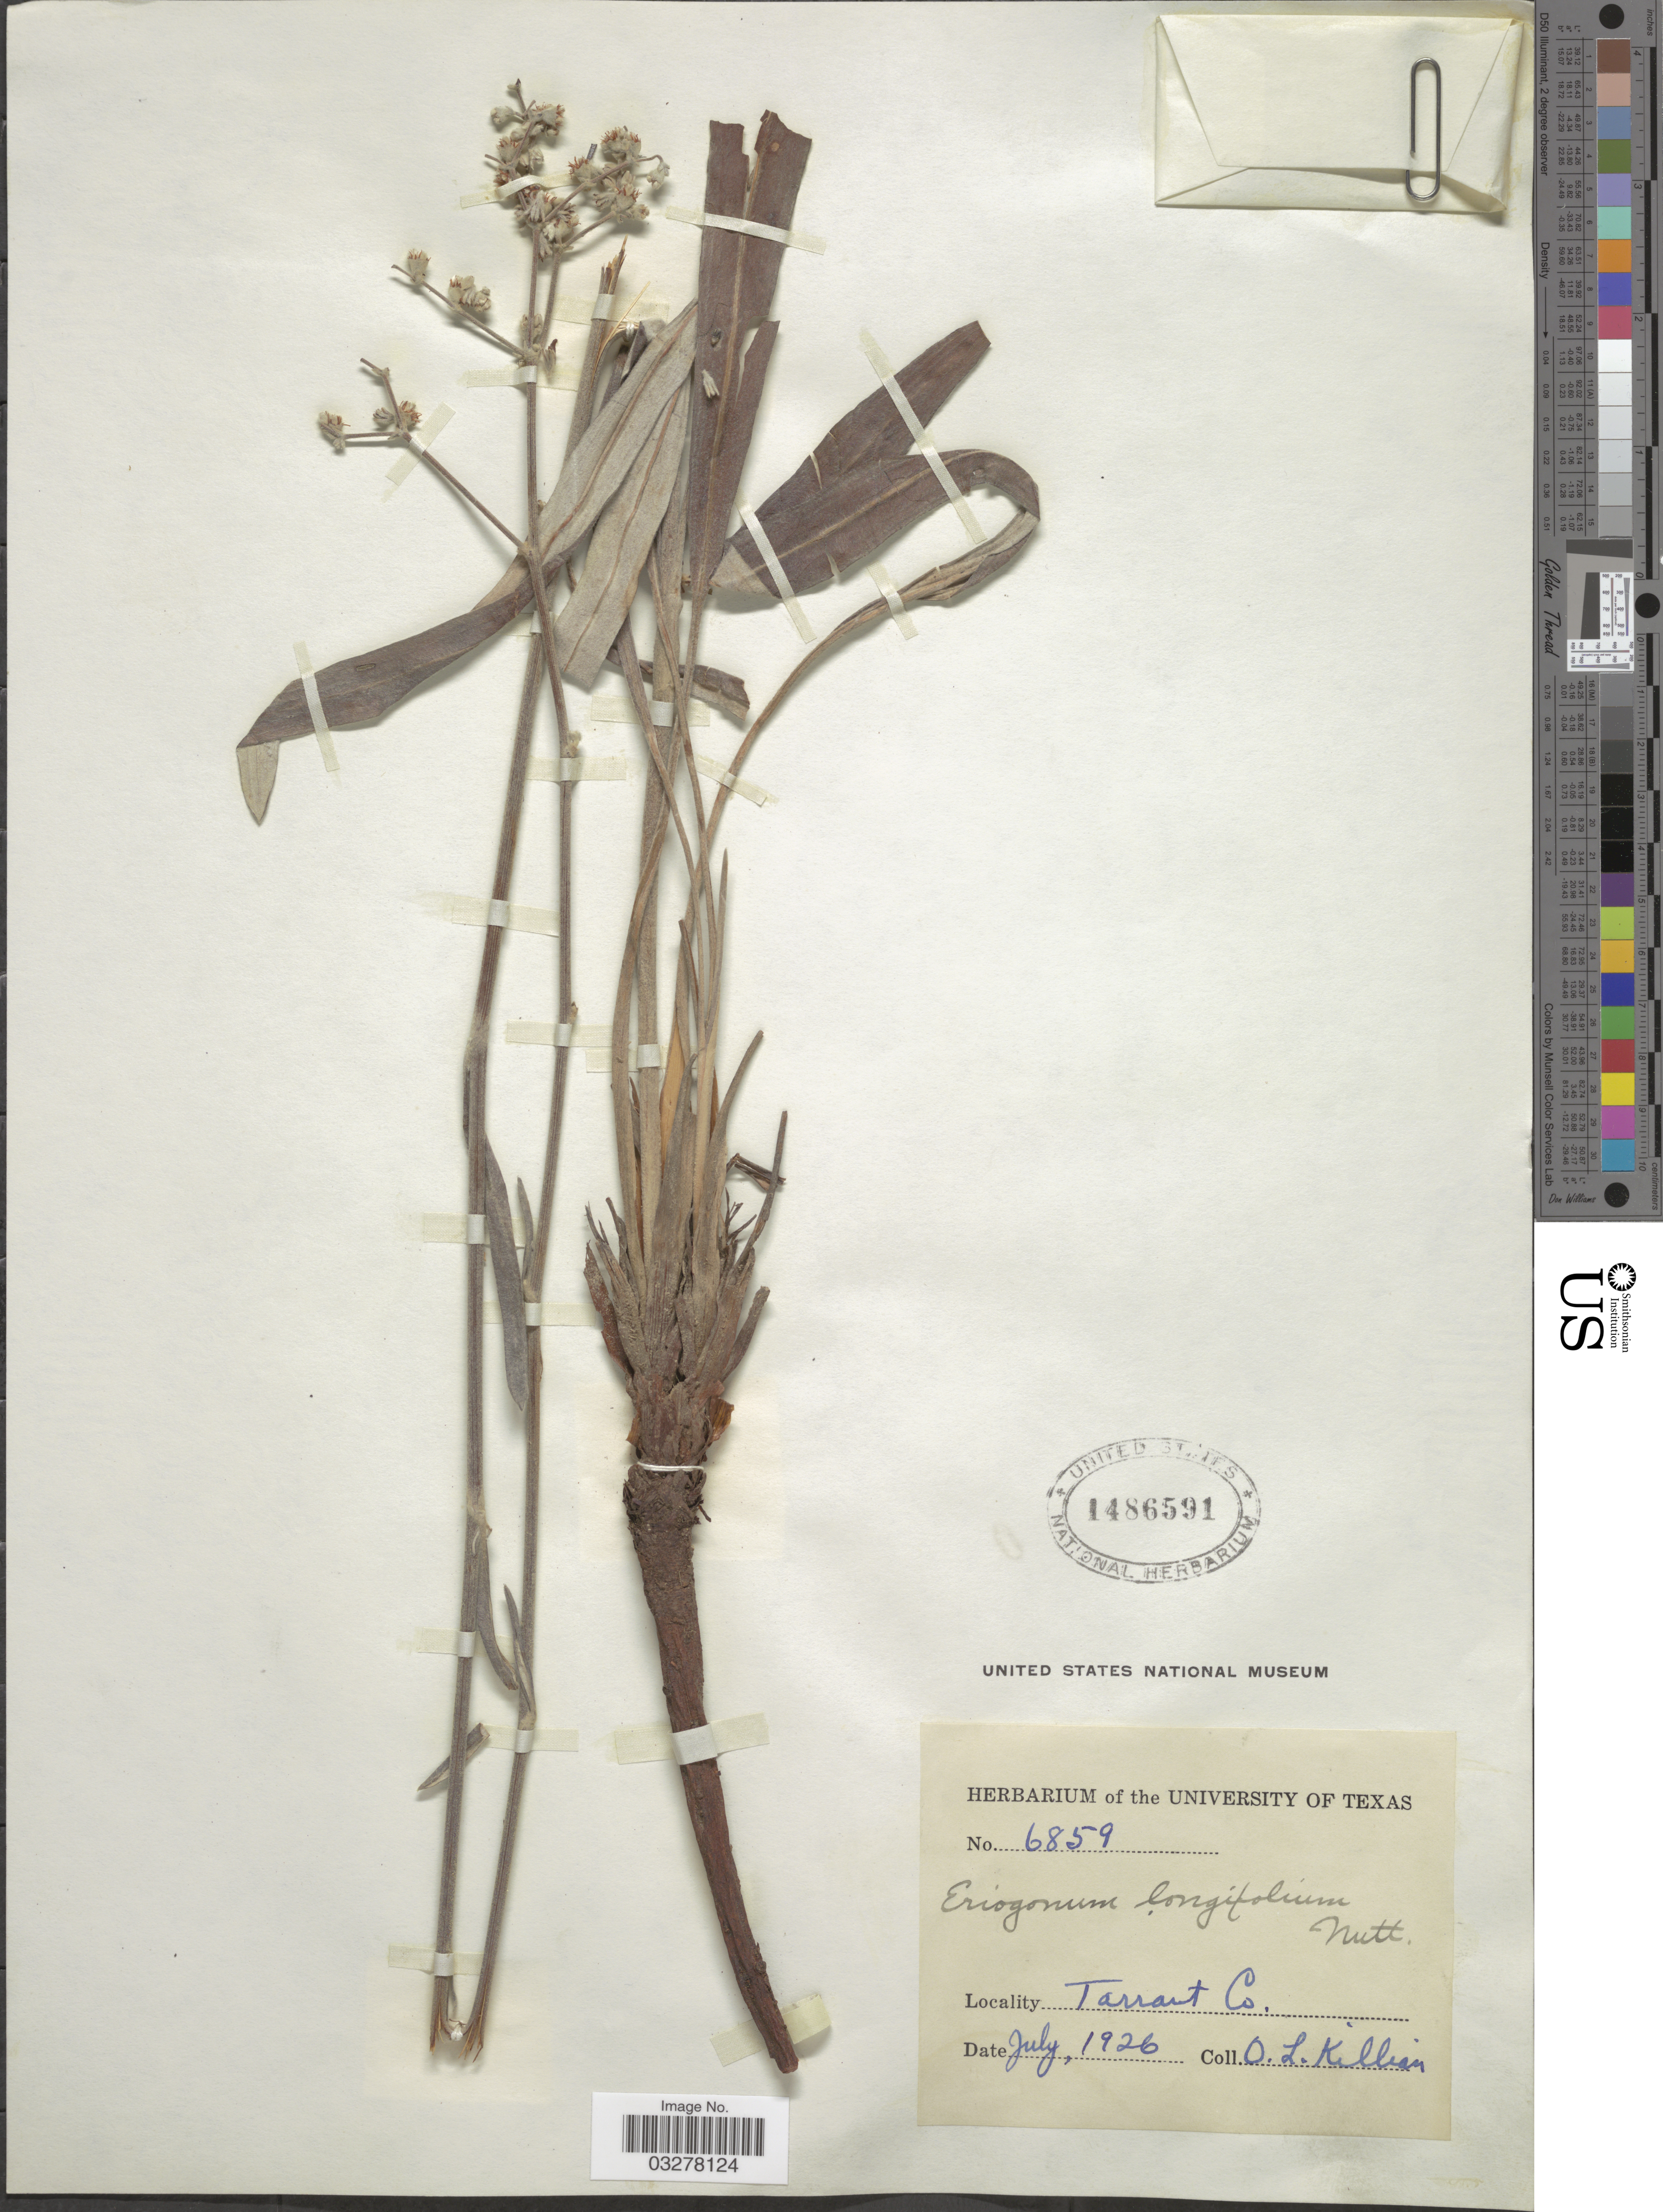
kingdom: Plantae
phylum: Tracheophyta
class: Magnoliopsida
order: Caryophyllales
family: Polygonaceae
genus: Eriogonum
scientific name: Eriogonum longifolium var. lindheimeri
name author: Gand.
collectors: O. Killian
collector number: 6859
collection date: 1926-07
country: United States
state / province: Texas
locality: Tarrant Co.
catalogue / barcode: US 1486591